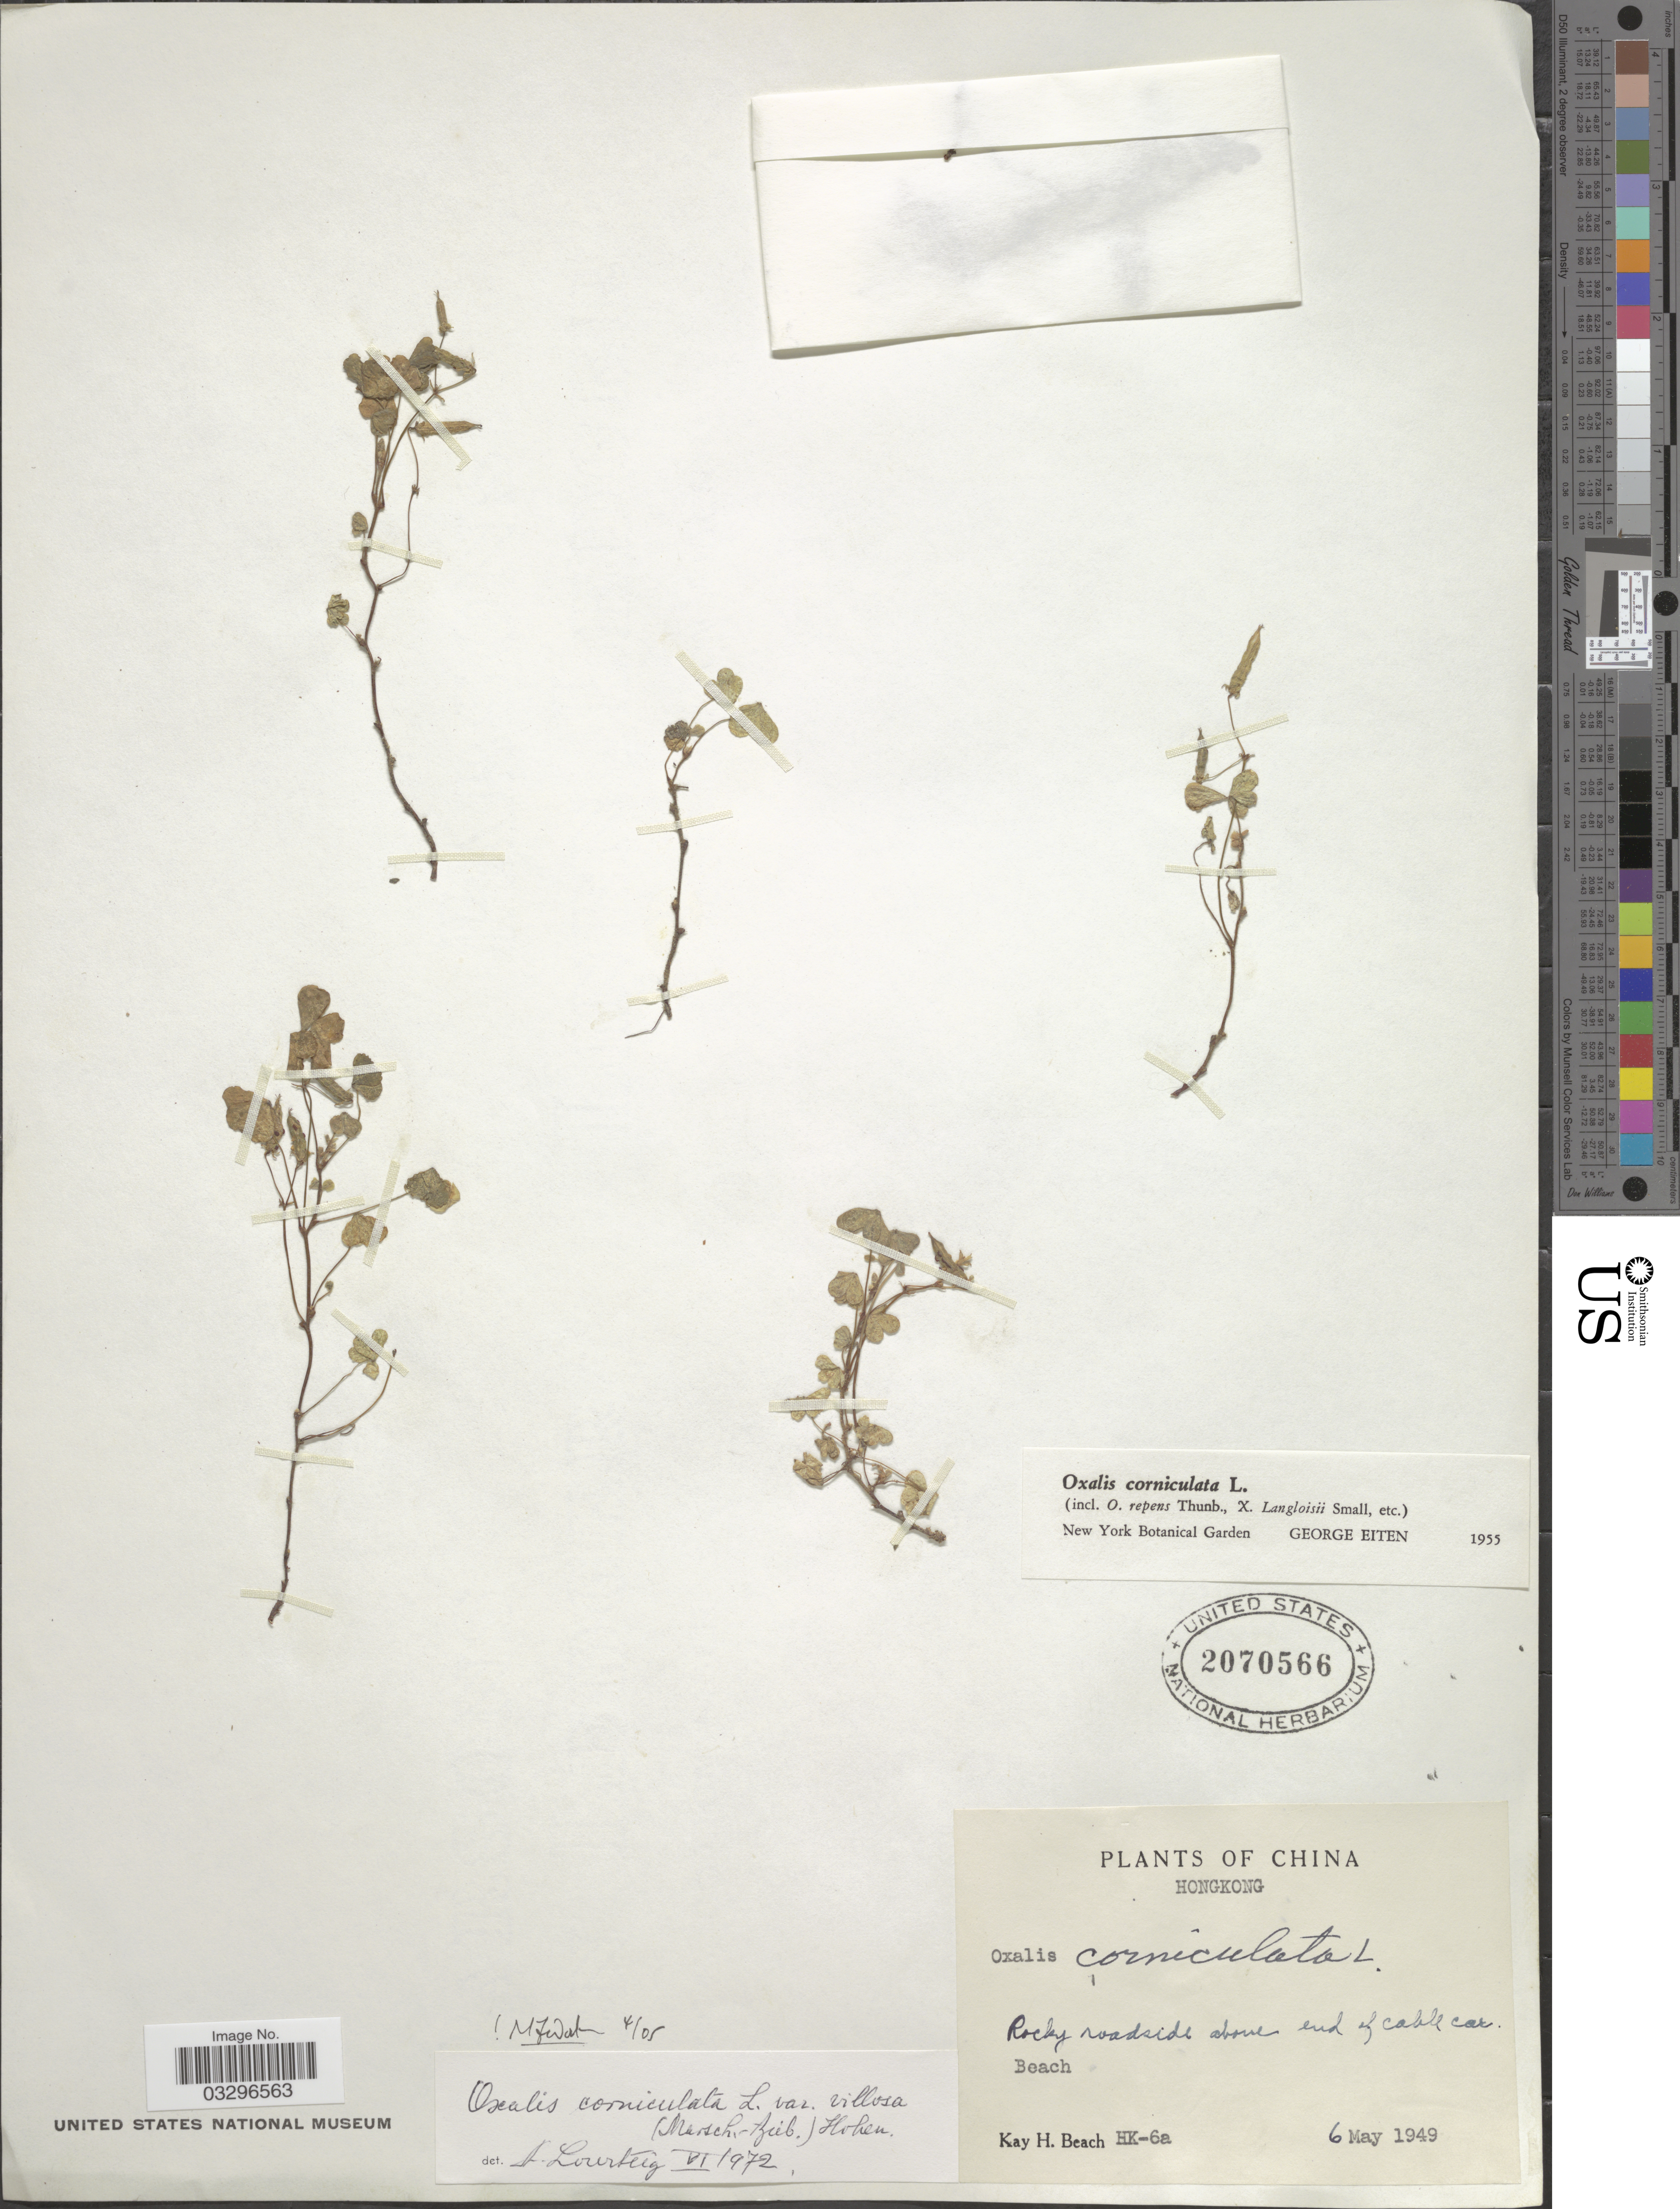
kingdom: Plantae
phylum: Tracheophyta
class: Magnoliopsida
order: Oxalidales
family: Oxalidaceae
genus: Oxalis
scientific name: Oxalis corniculata var. villosa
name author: (M. Bieb.) Hohen.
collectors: K. H. Beach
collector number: HK-6a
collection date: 1949-05-06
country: China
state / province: Hong Kong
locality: Rocky roadside above end of Cable Car [interpreted]. Beach.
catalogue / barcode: US 2070566